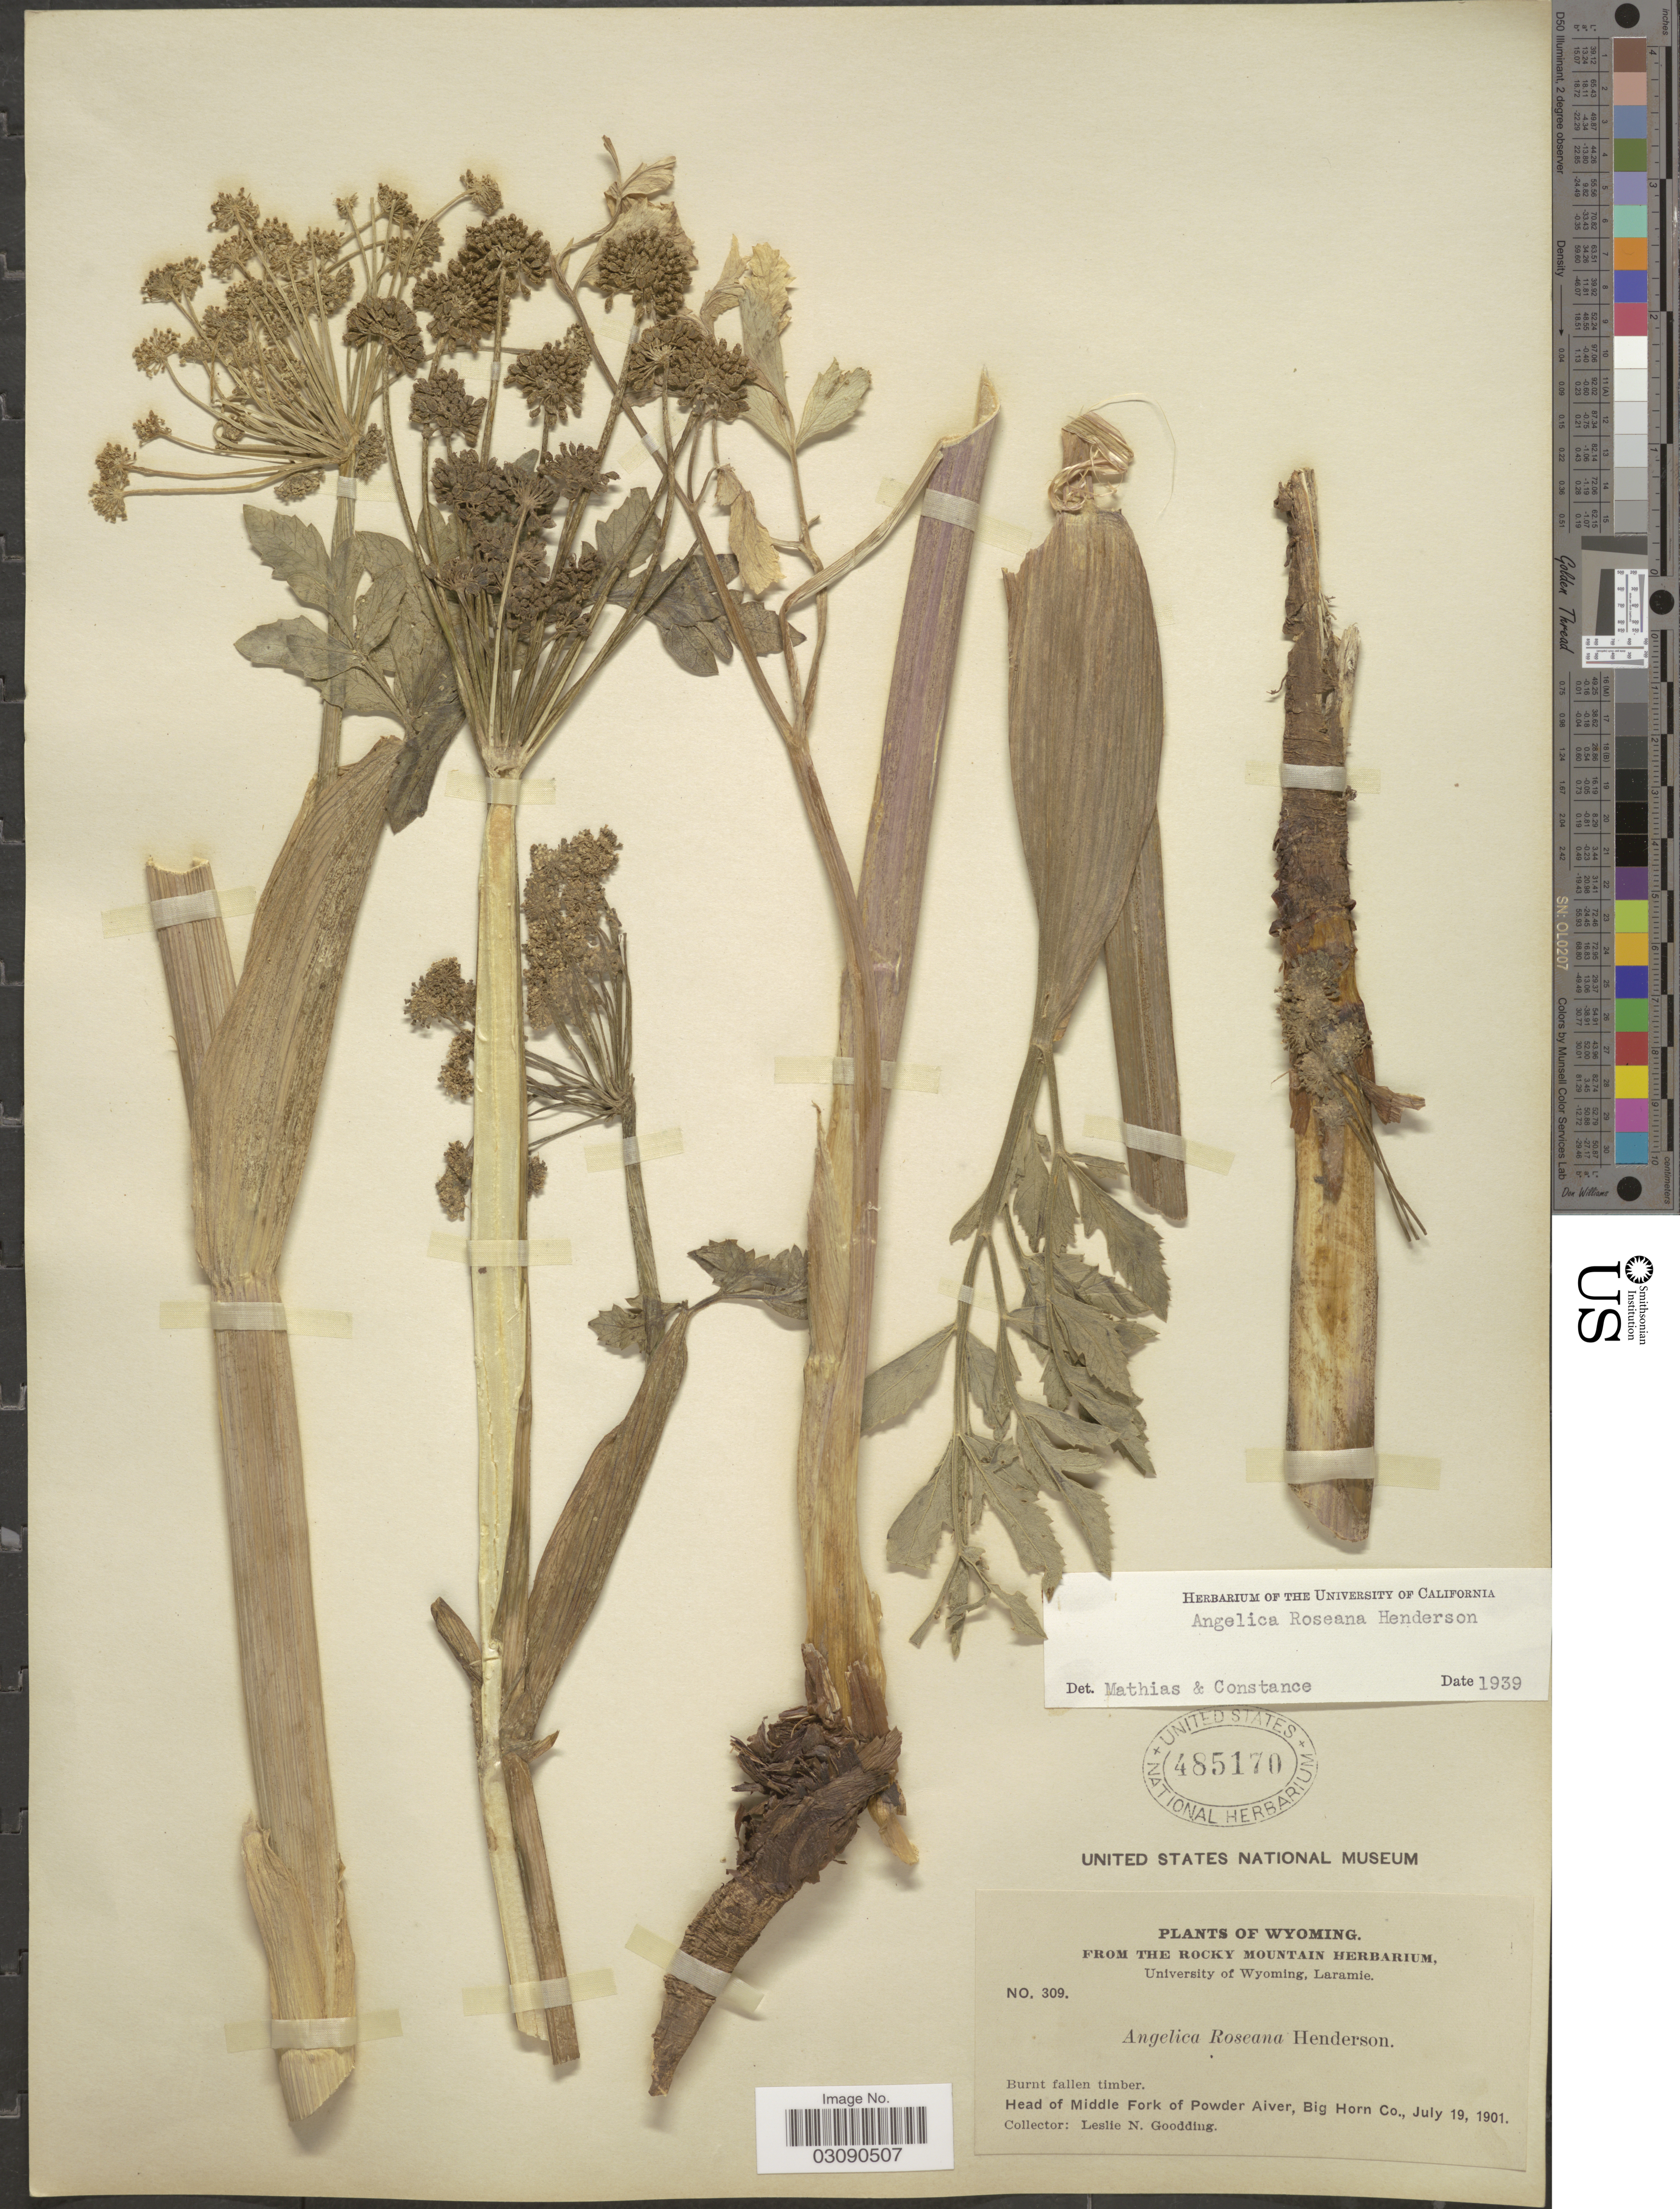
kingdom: Plantae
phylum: Tracheophyta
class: Magnoliopsida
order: Apiales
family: Apiaceae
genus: Angelica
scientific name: Angelica roseana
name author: L.F. Hend.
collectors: L. N. Goodding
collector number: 309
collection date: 1901-07-19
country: United States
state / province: Wyoming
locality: Head of Middle Fork of Powder Aiver, Big Horn Co.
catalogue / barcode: US 485170